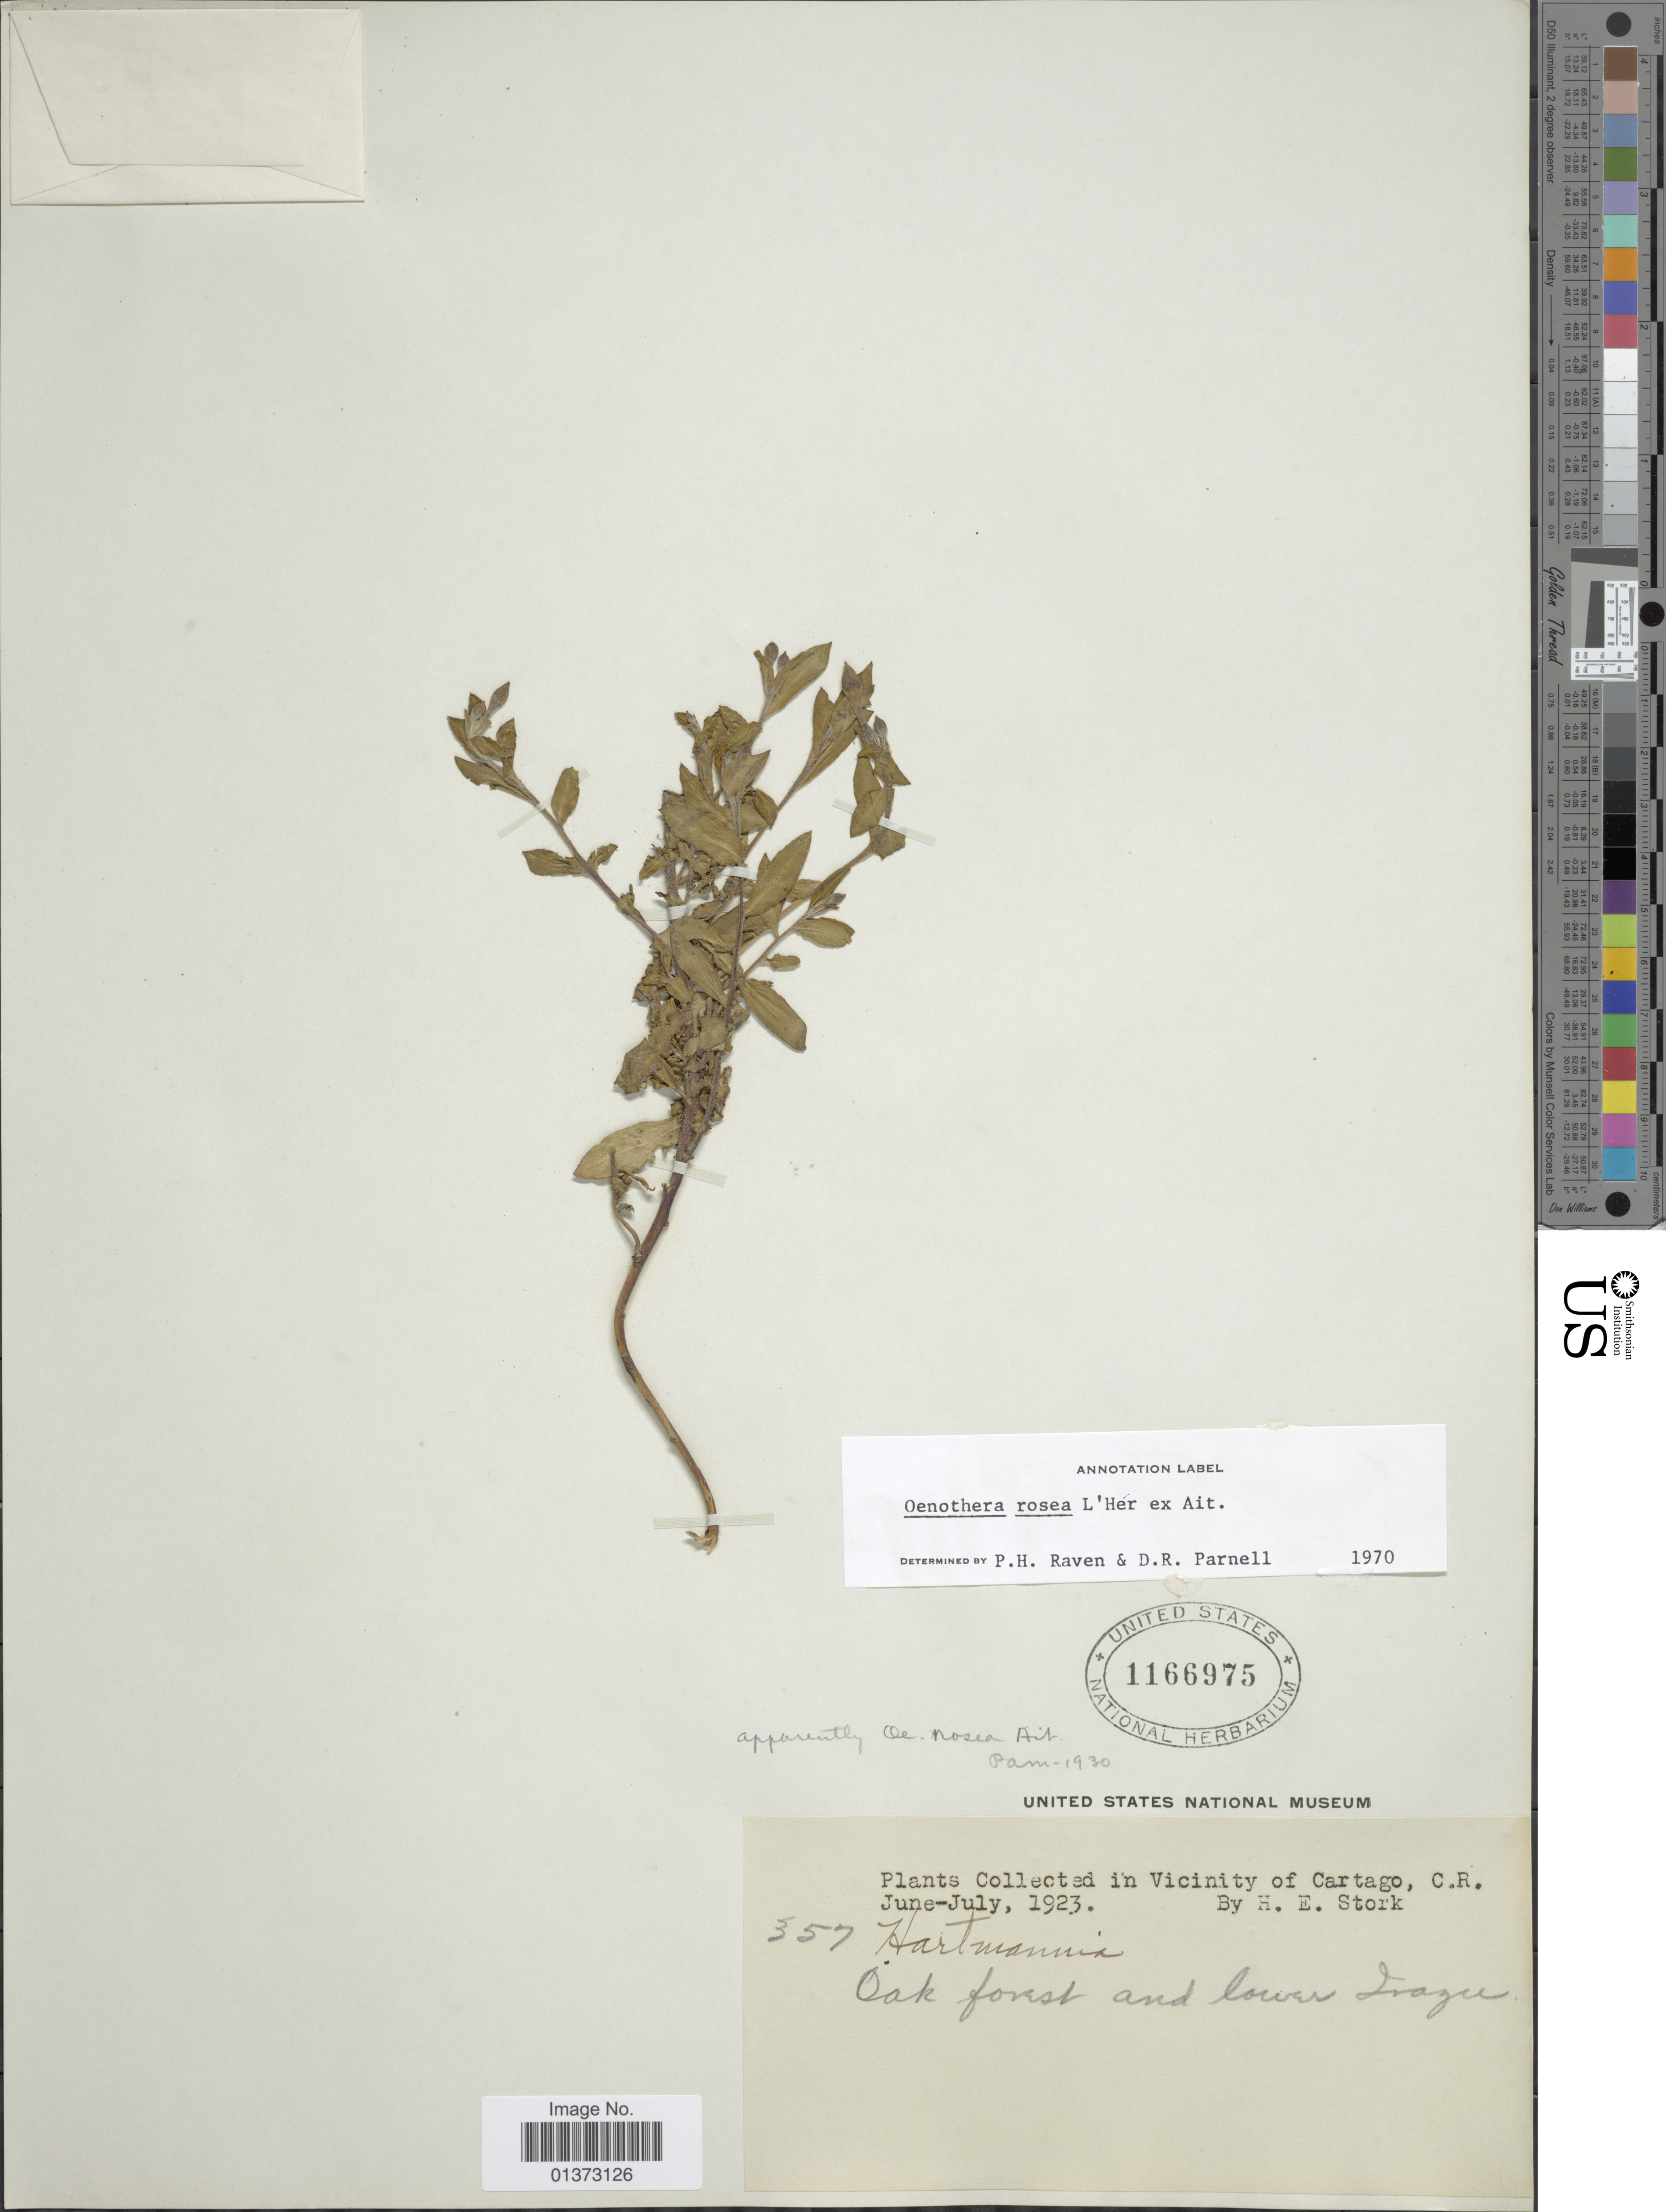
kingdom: Plantae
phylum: Tracheophyta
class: Magnoliopsida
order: Myrtales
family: Onagraceae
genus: Oenothera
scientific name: Oenothera rosea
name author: L'Hér. ex Aiton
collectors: H. E. Stork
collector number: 357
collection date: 1923-06/1923-07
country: Costa Rica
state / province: Cartago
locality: Vicinity of Cartago, C.R.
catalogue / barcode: US 1166975